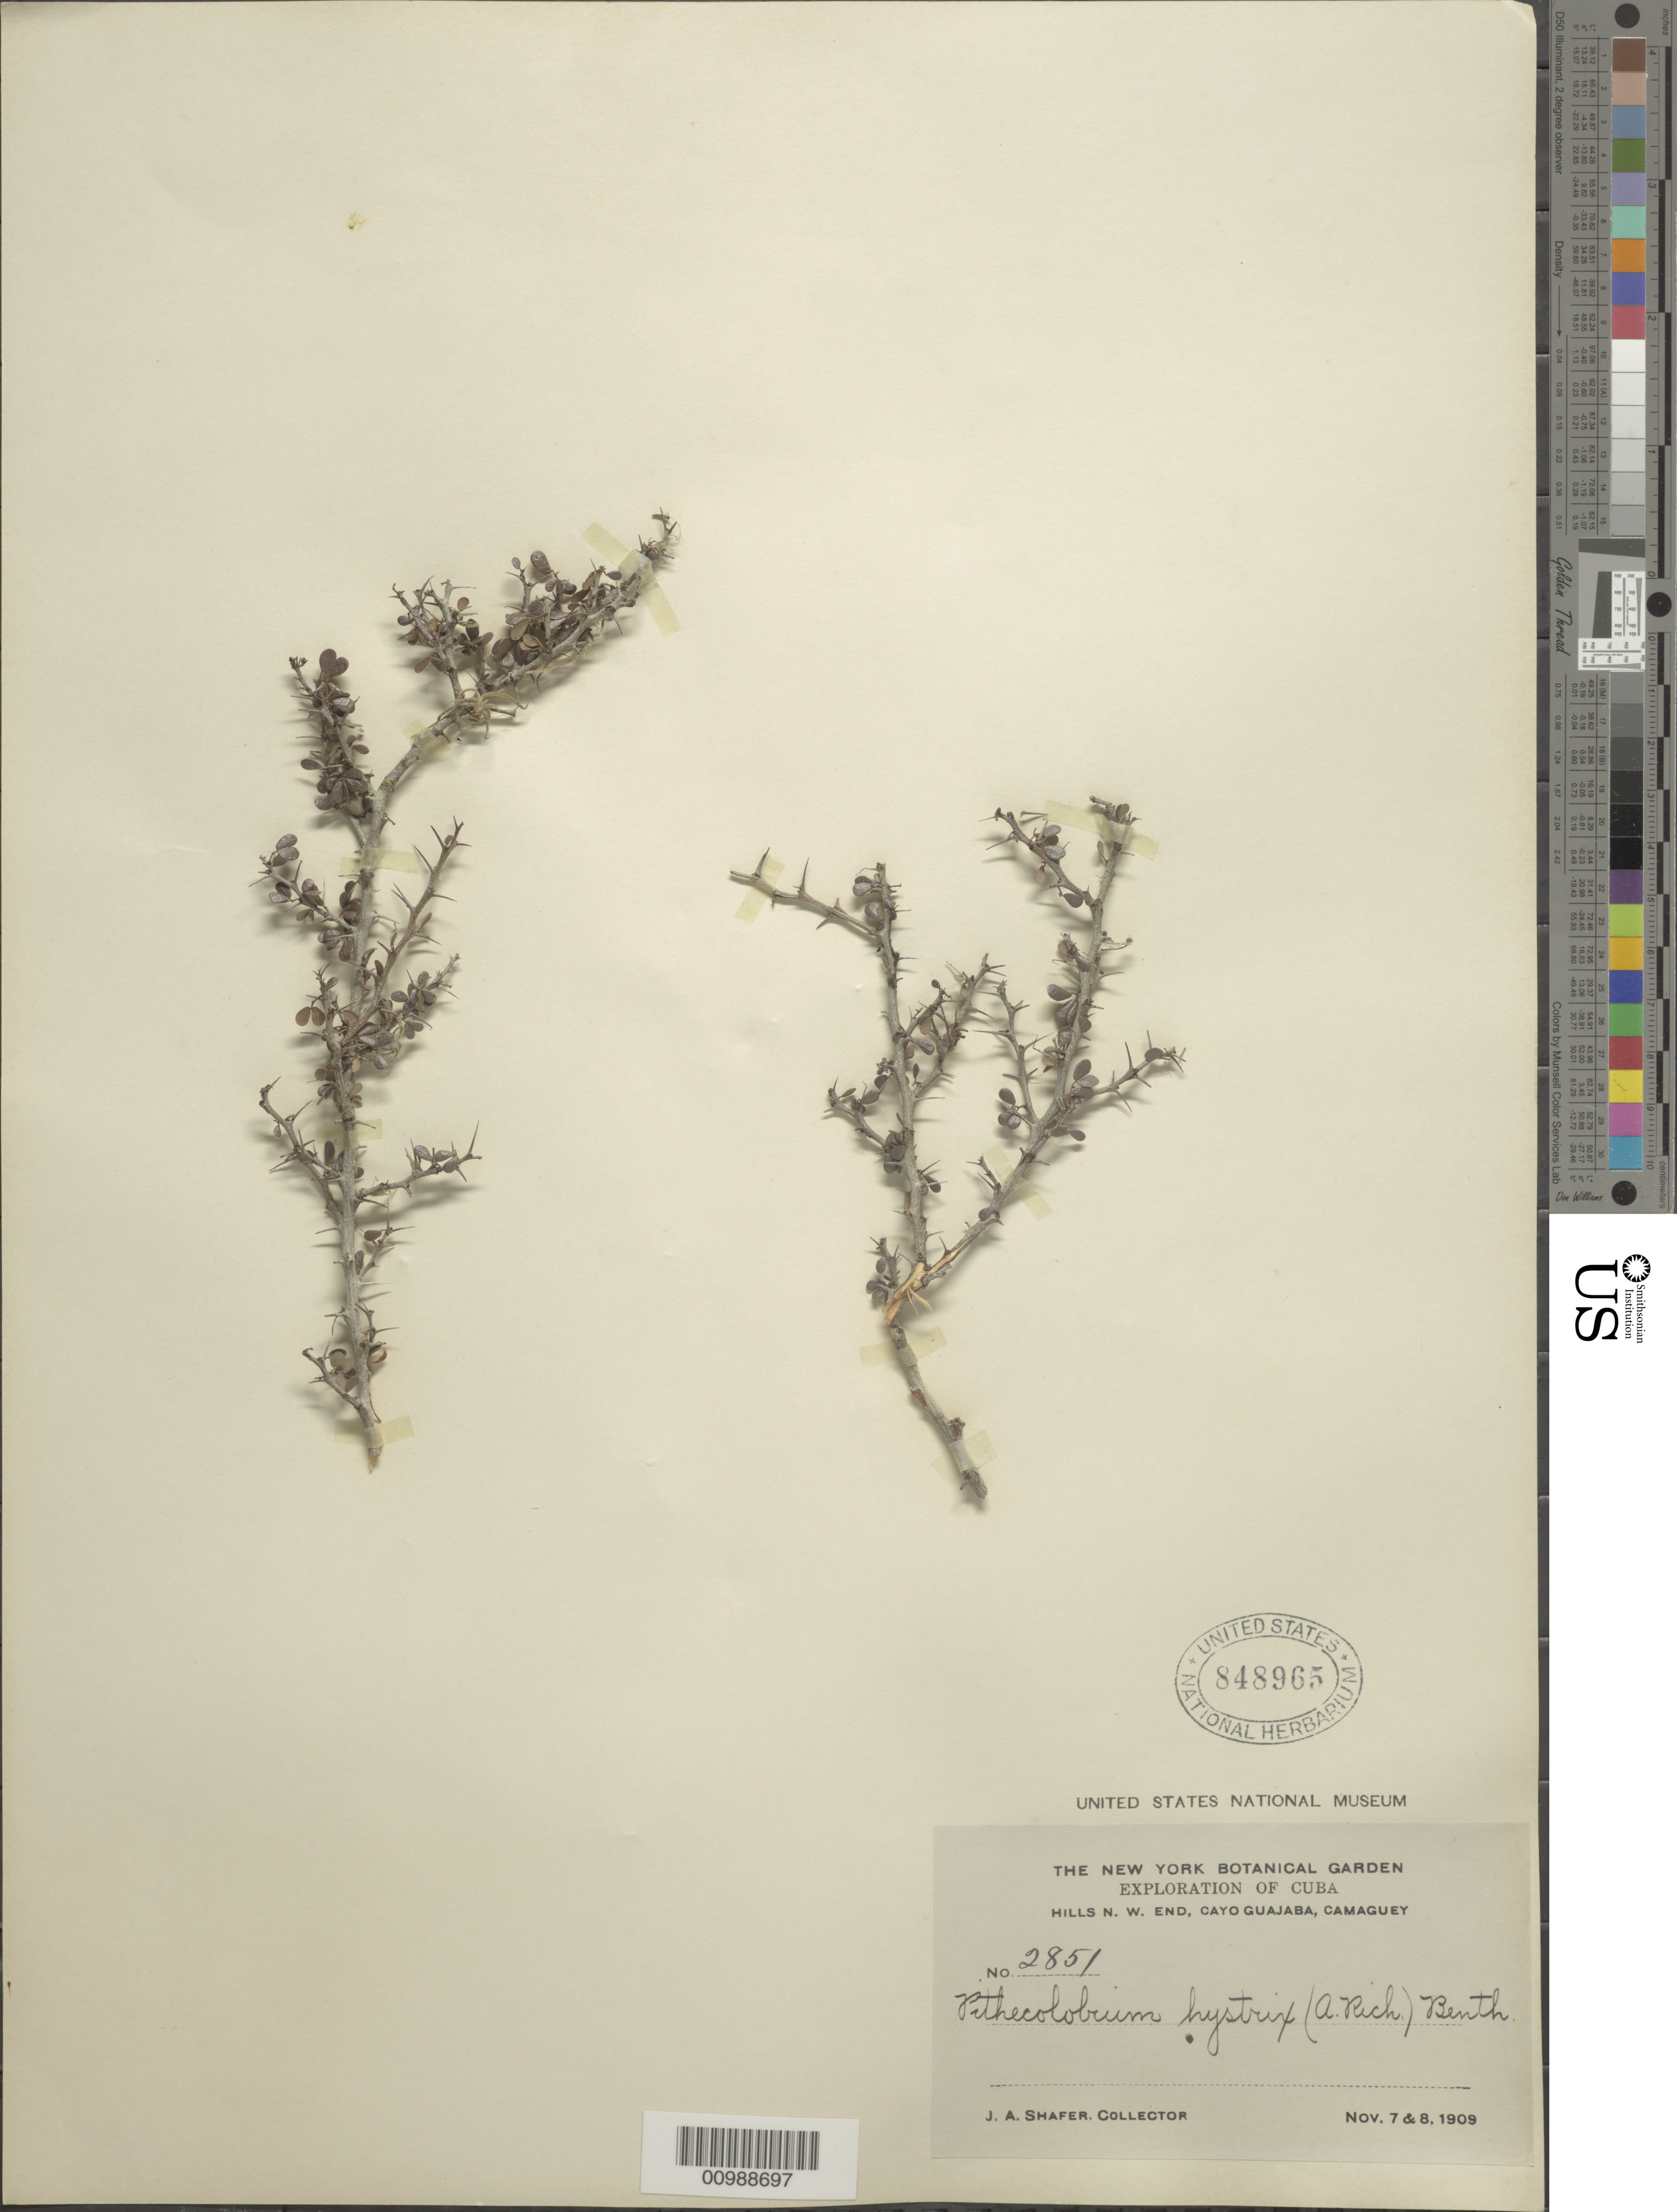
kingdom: Plantae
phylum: Tracheophyta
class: Magnoliopsida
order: Fabales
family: Fabaceae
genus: Pithecellobium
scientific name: Pithecellobium histrix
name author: (A. Rich.) Benth.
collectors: J. A. Shafer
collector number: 2851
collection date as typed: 07 Nov 1908 and08 Nov 1908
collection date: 1908-11-07,1908-11-08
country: Cuba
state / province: Camagüey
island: Cuba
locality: Cayo Guajaba, hills NW end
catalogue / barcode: US 848965